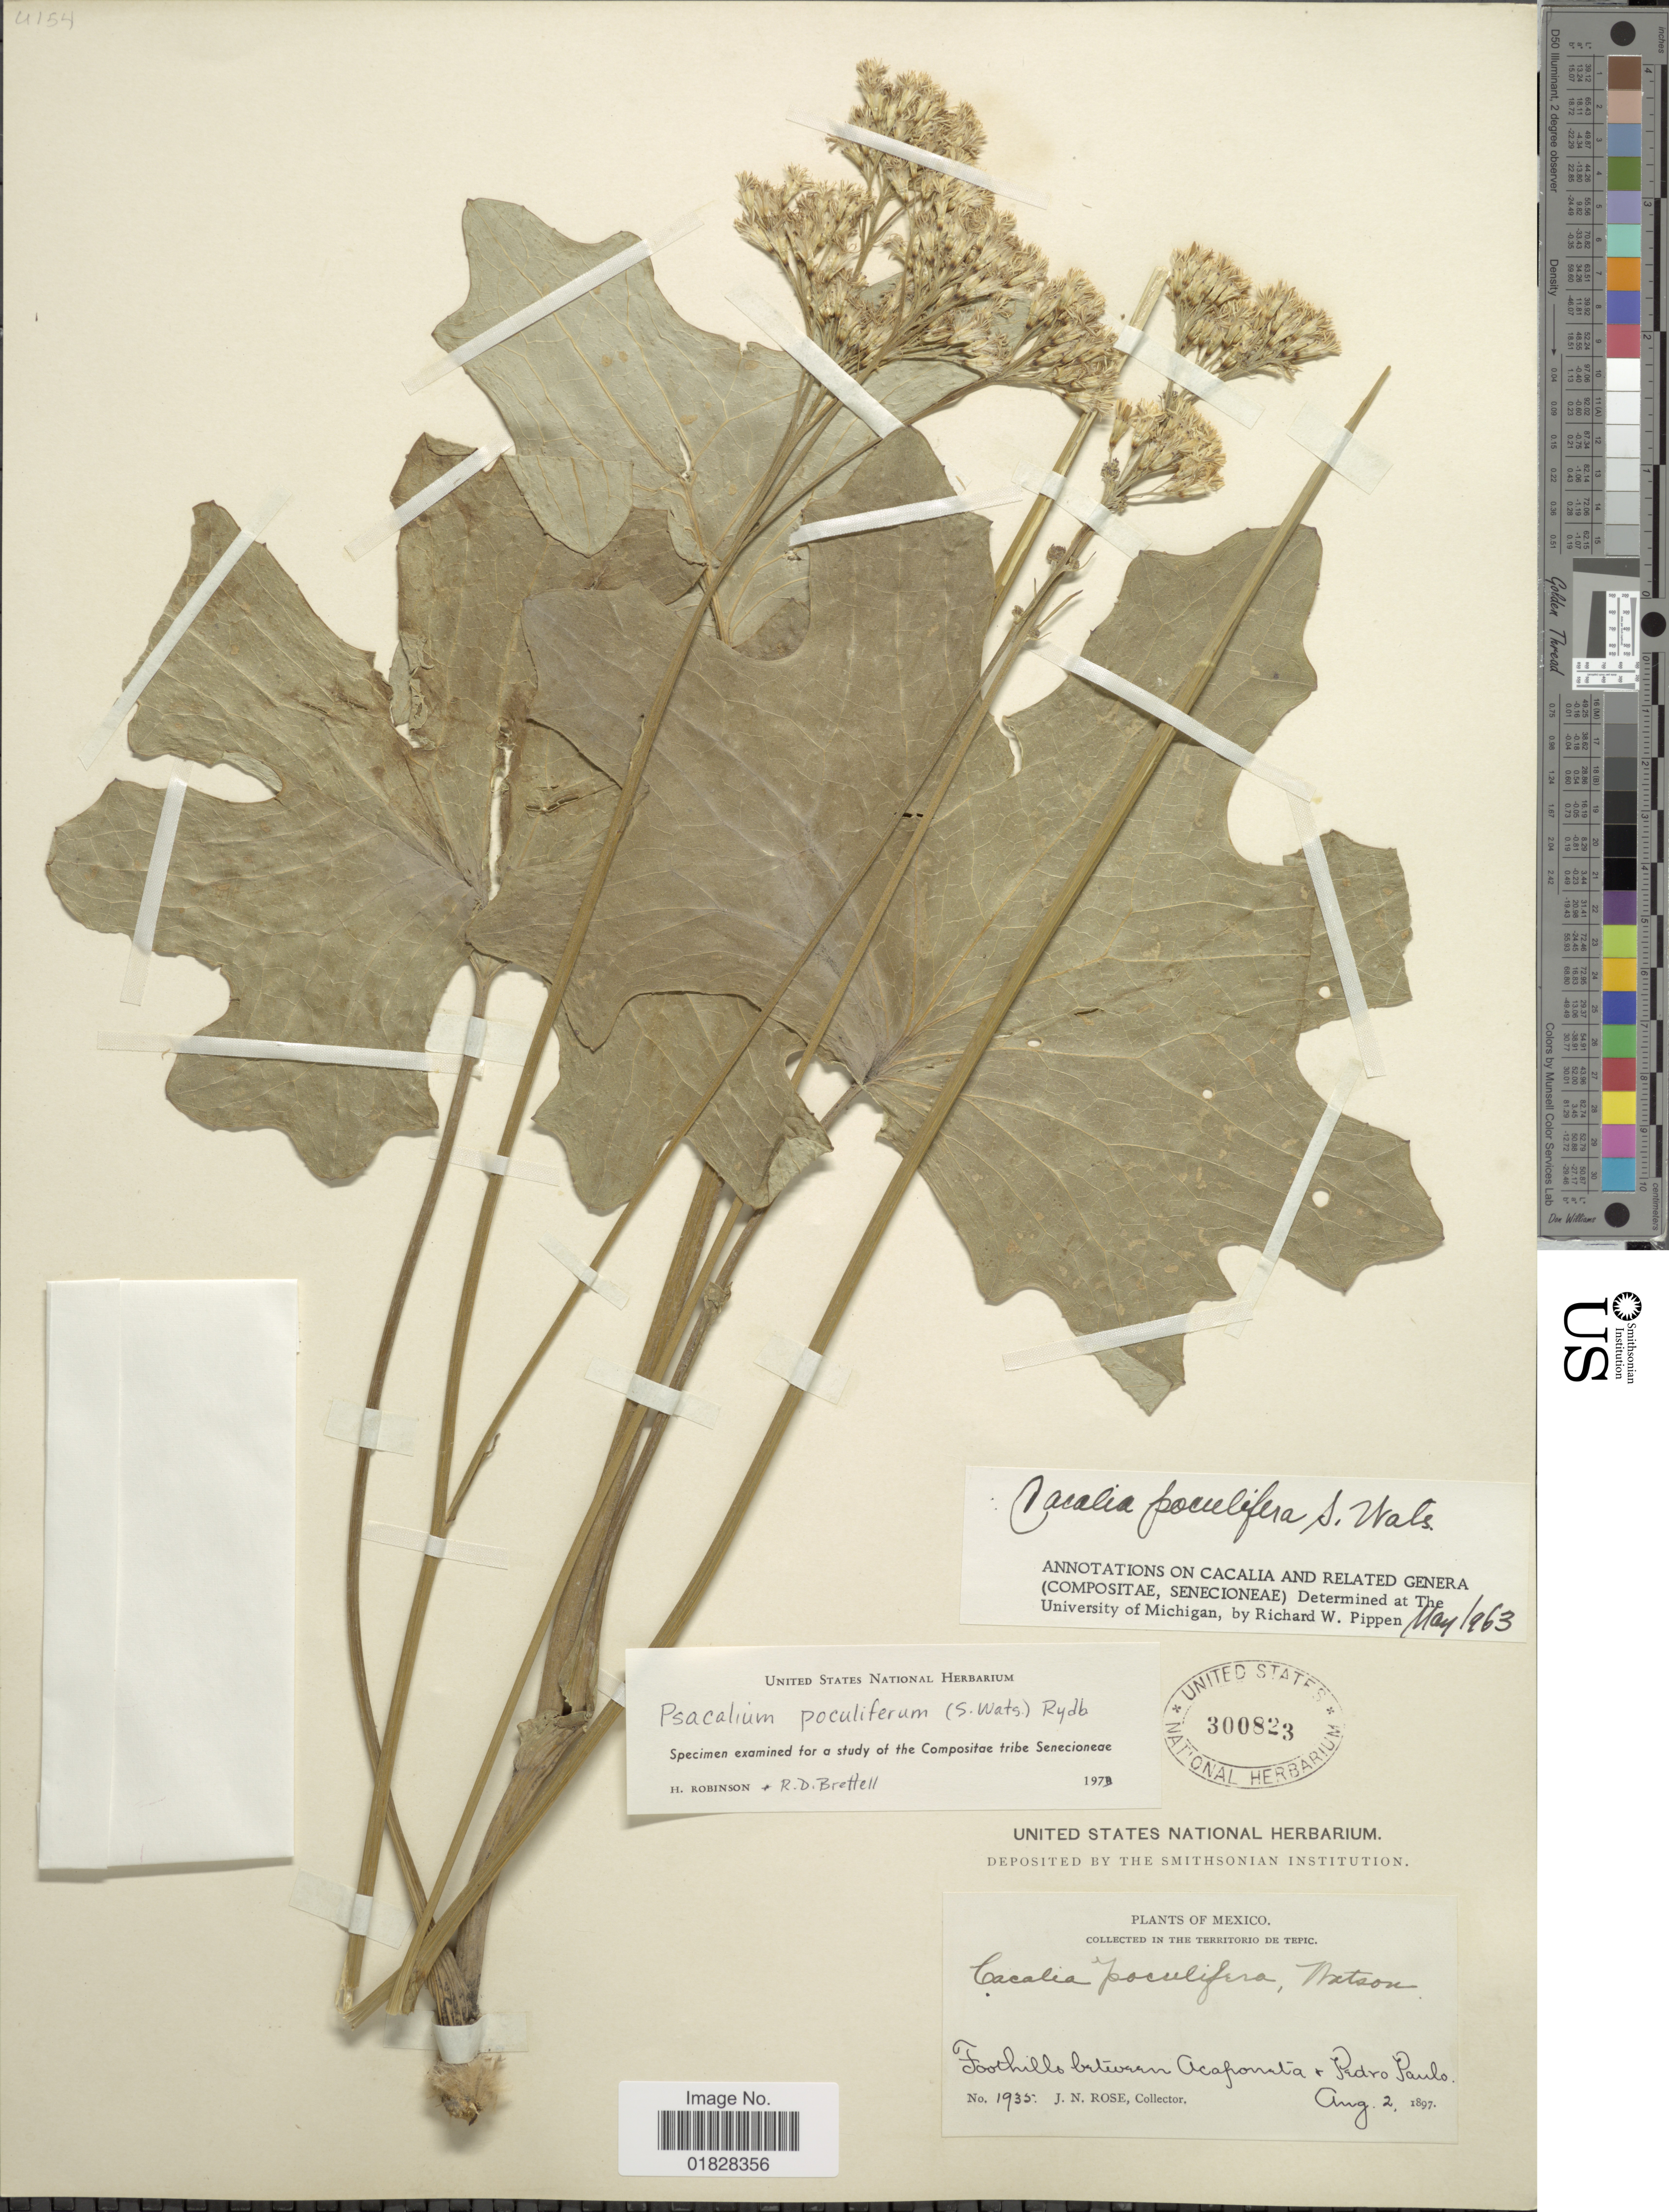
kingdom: Plantae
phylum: Tracheophyta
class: Magnoliopsida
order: Asterales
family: Asteraceae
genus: Psacalium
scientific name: Psacalium poculiferum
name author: (S. Watson) Rydb.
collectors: J. N. Rose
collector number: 1935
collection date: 1897-08-02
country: Mexico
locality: Territorio de Tepic. Foothills between Acaponeta & Pedro Paulo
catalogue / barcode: US 300823